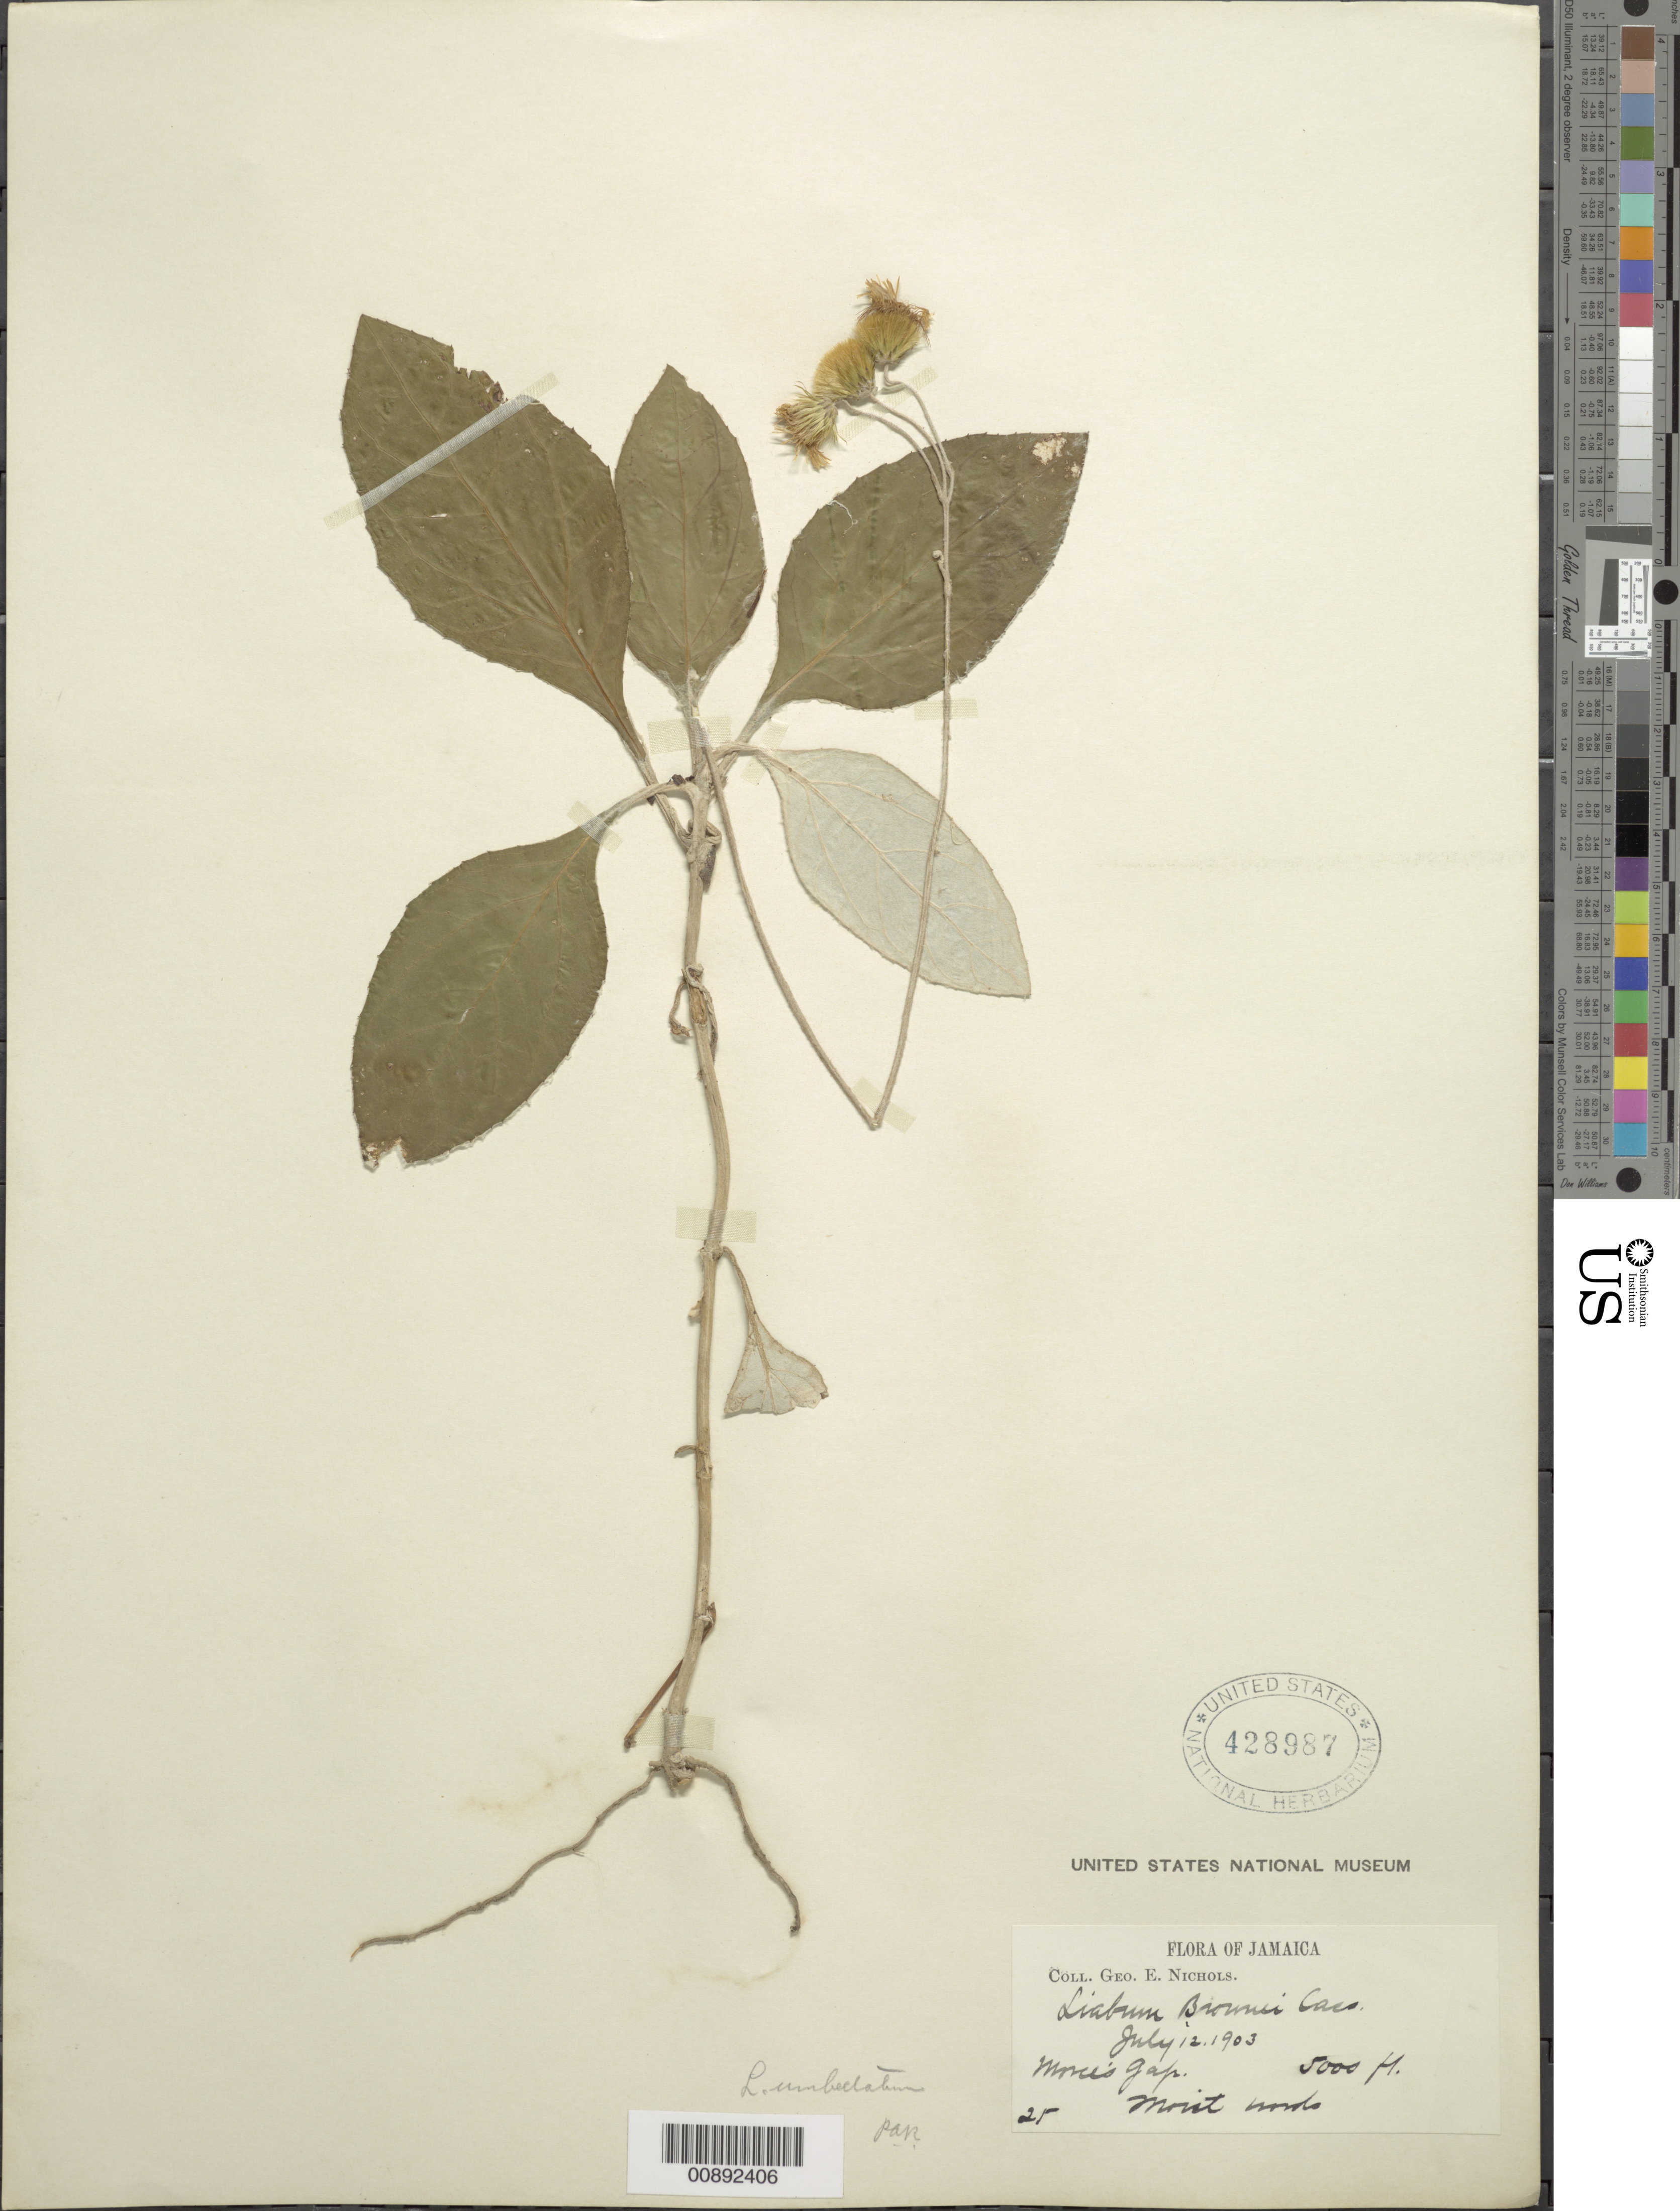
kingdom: Plantae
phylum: Tracheophyta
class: Magnoliopsida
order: Asterales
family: Asteraceae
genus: Liabum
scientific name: Liabum umbellatum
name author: (L.) Sch. Bip.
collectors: G. E. Nichols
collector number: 25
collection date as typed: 12 July 1903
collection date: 1903-07-12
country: Jamaica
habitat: Moist woods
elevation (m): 1524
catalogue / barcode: US 428987